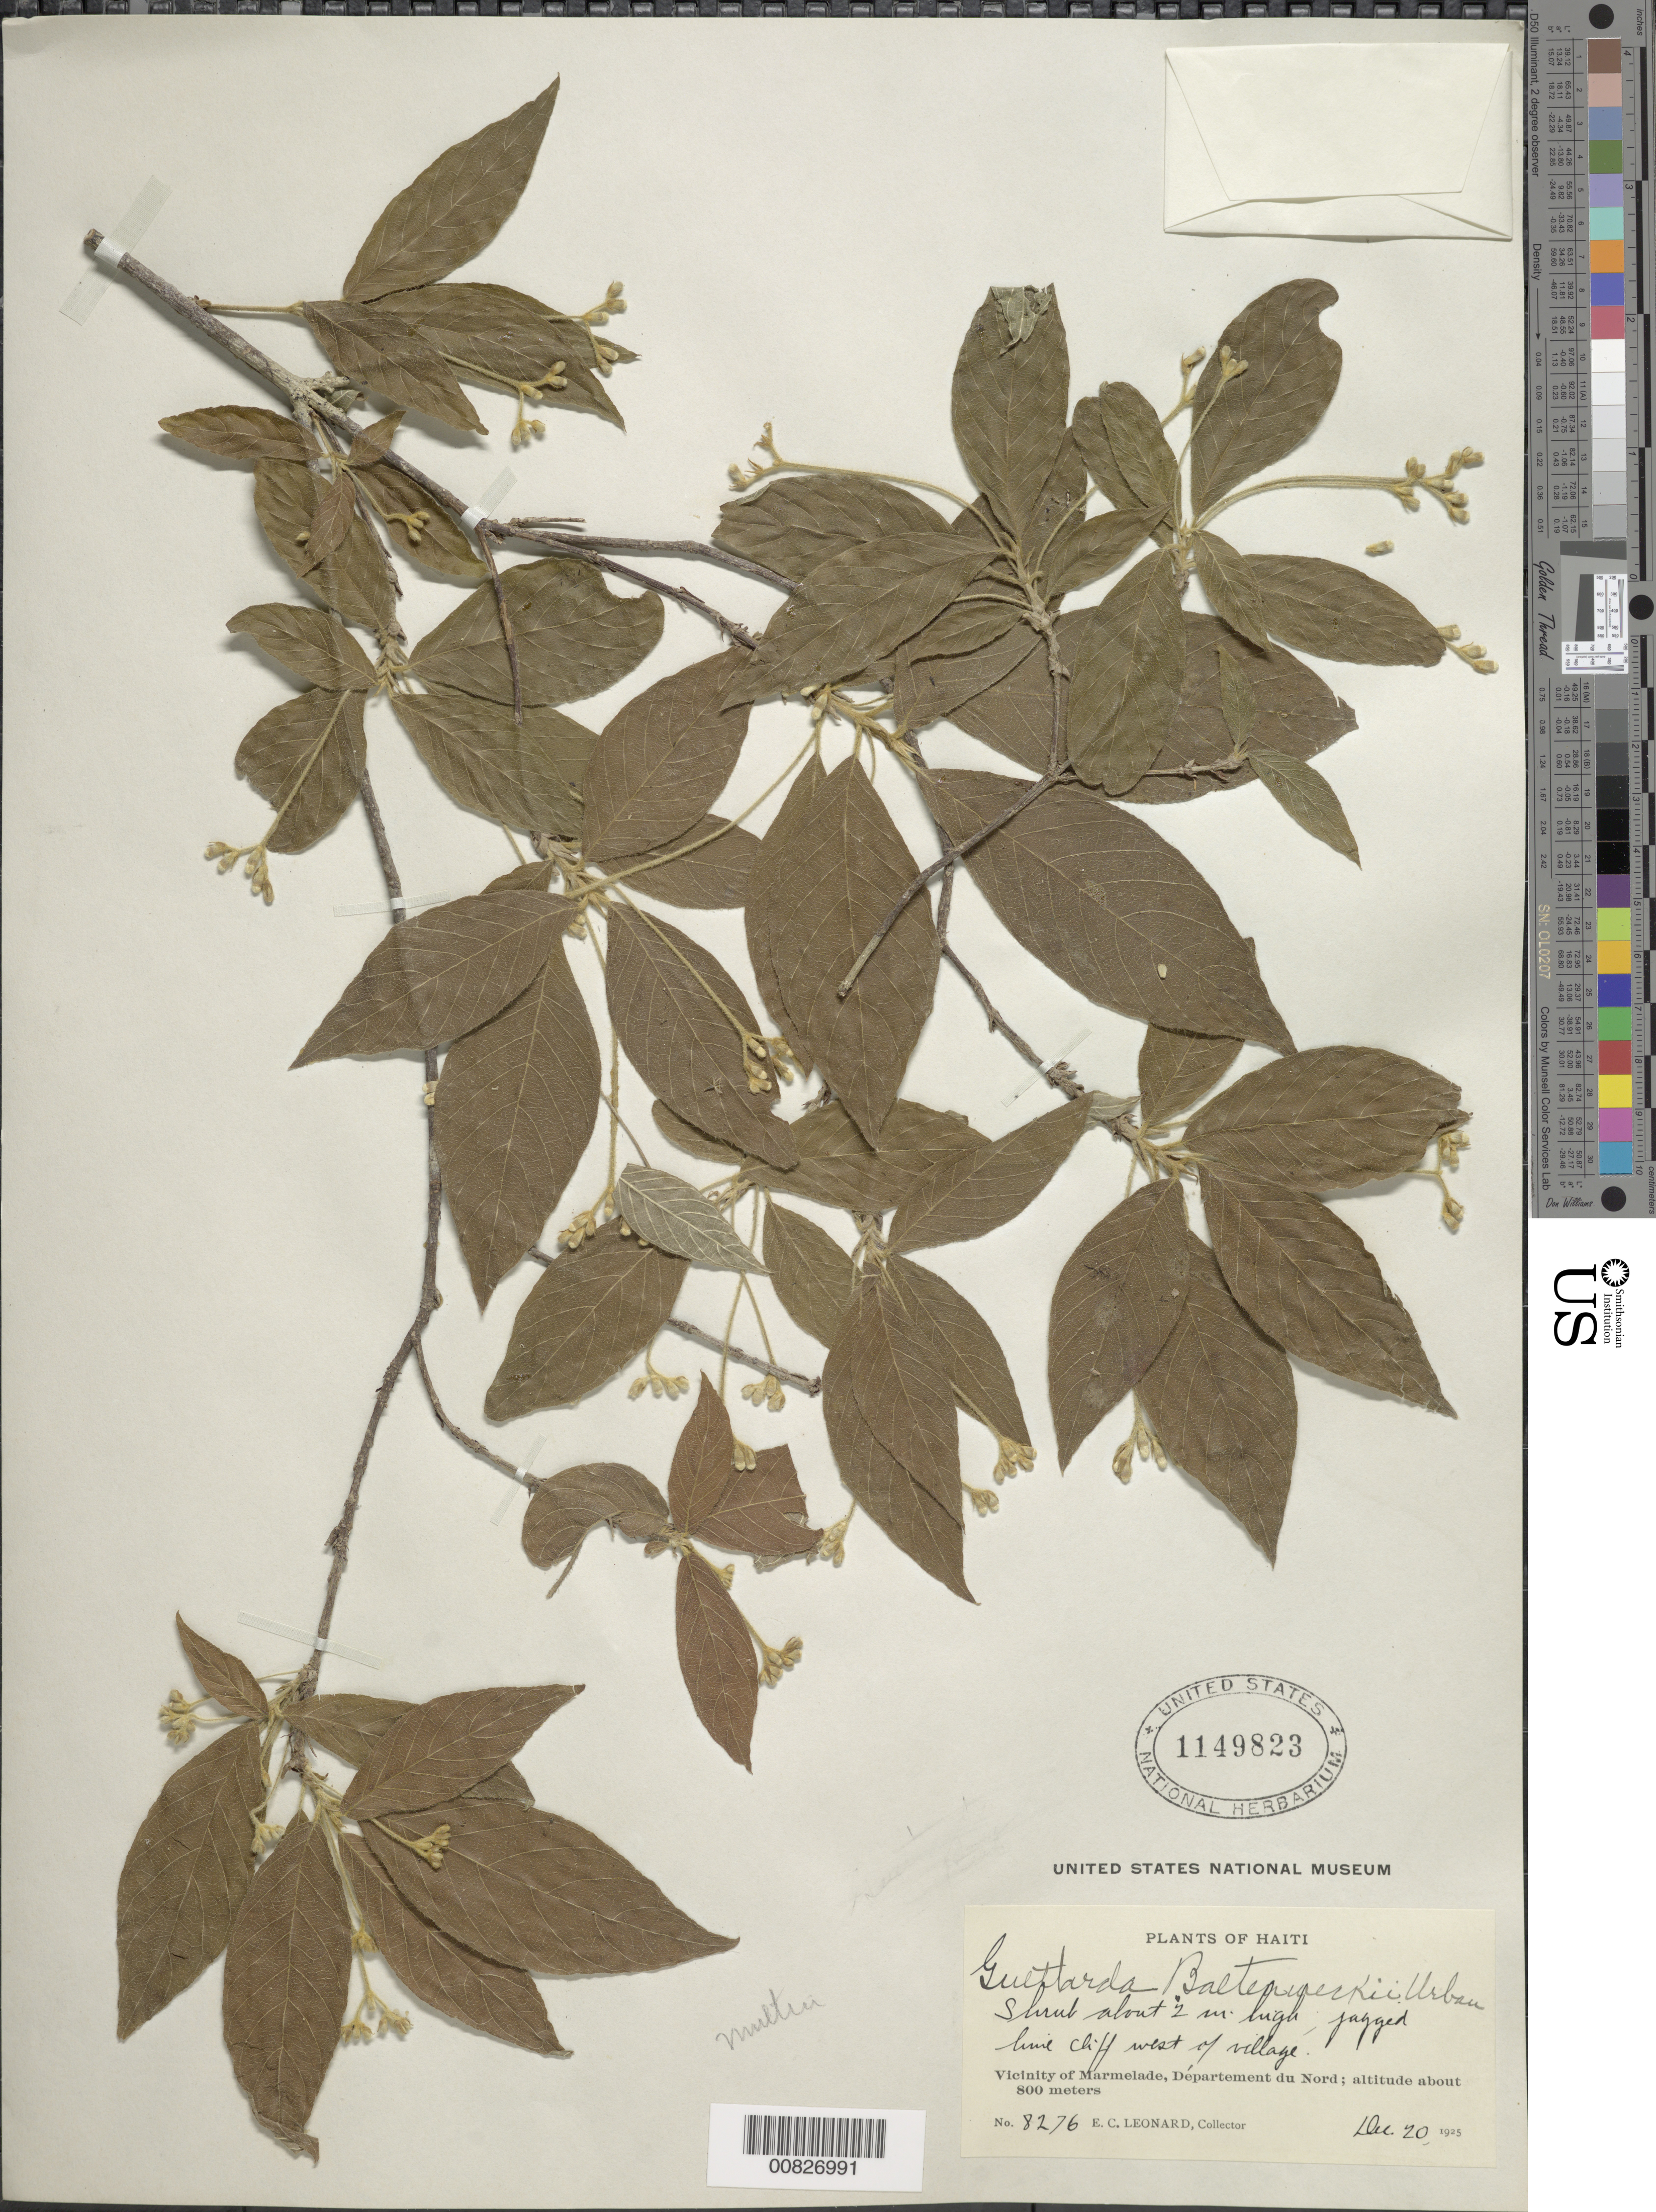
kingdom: Plantae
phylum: Tracheophyta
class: Magnoliopsida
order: Gentianales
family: Rubiaceae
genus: Guettarda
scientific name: Guettarda baltenweckii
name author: Urb.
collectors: E. C. Leonard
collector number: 8276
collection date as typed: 20 Dec 1925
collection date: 1925-12-20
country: Haiti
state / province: Nord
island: Hispaniola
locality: Vicinity of Marmelade, W of village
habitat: jagged lime cliff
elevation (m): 800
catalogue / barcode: US 1149823